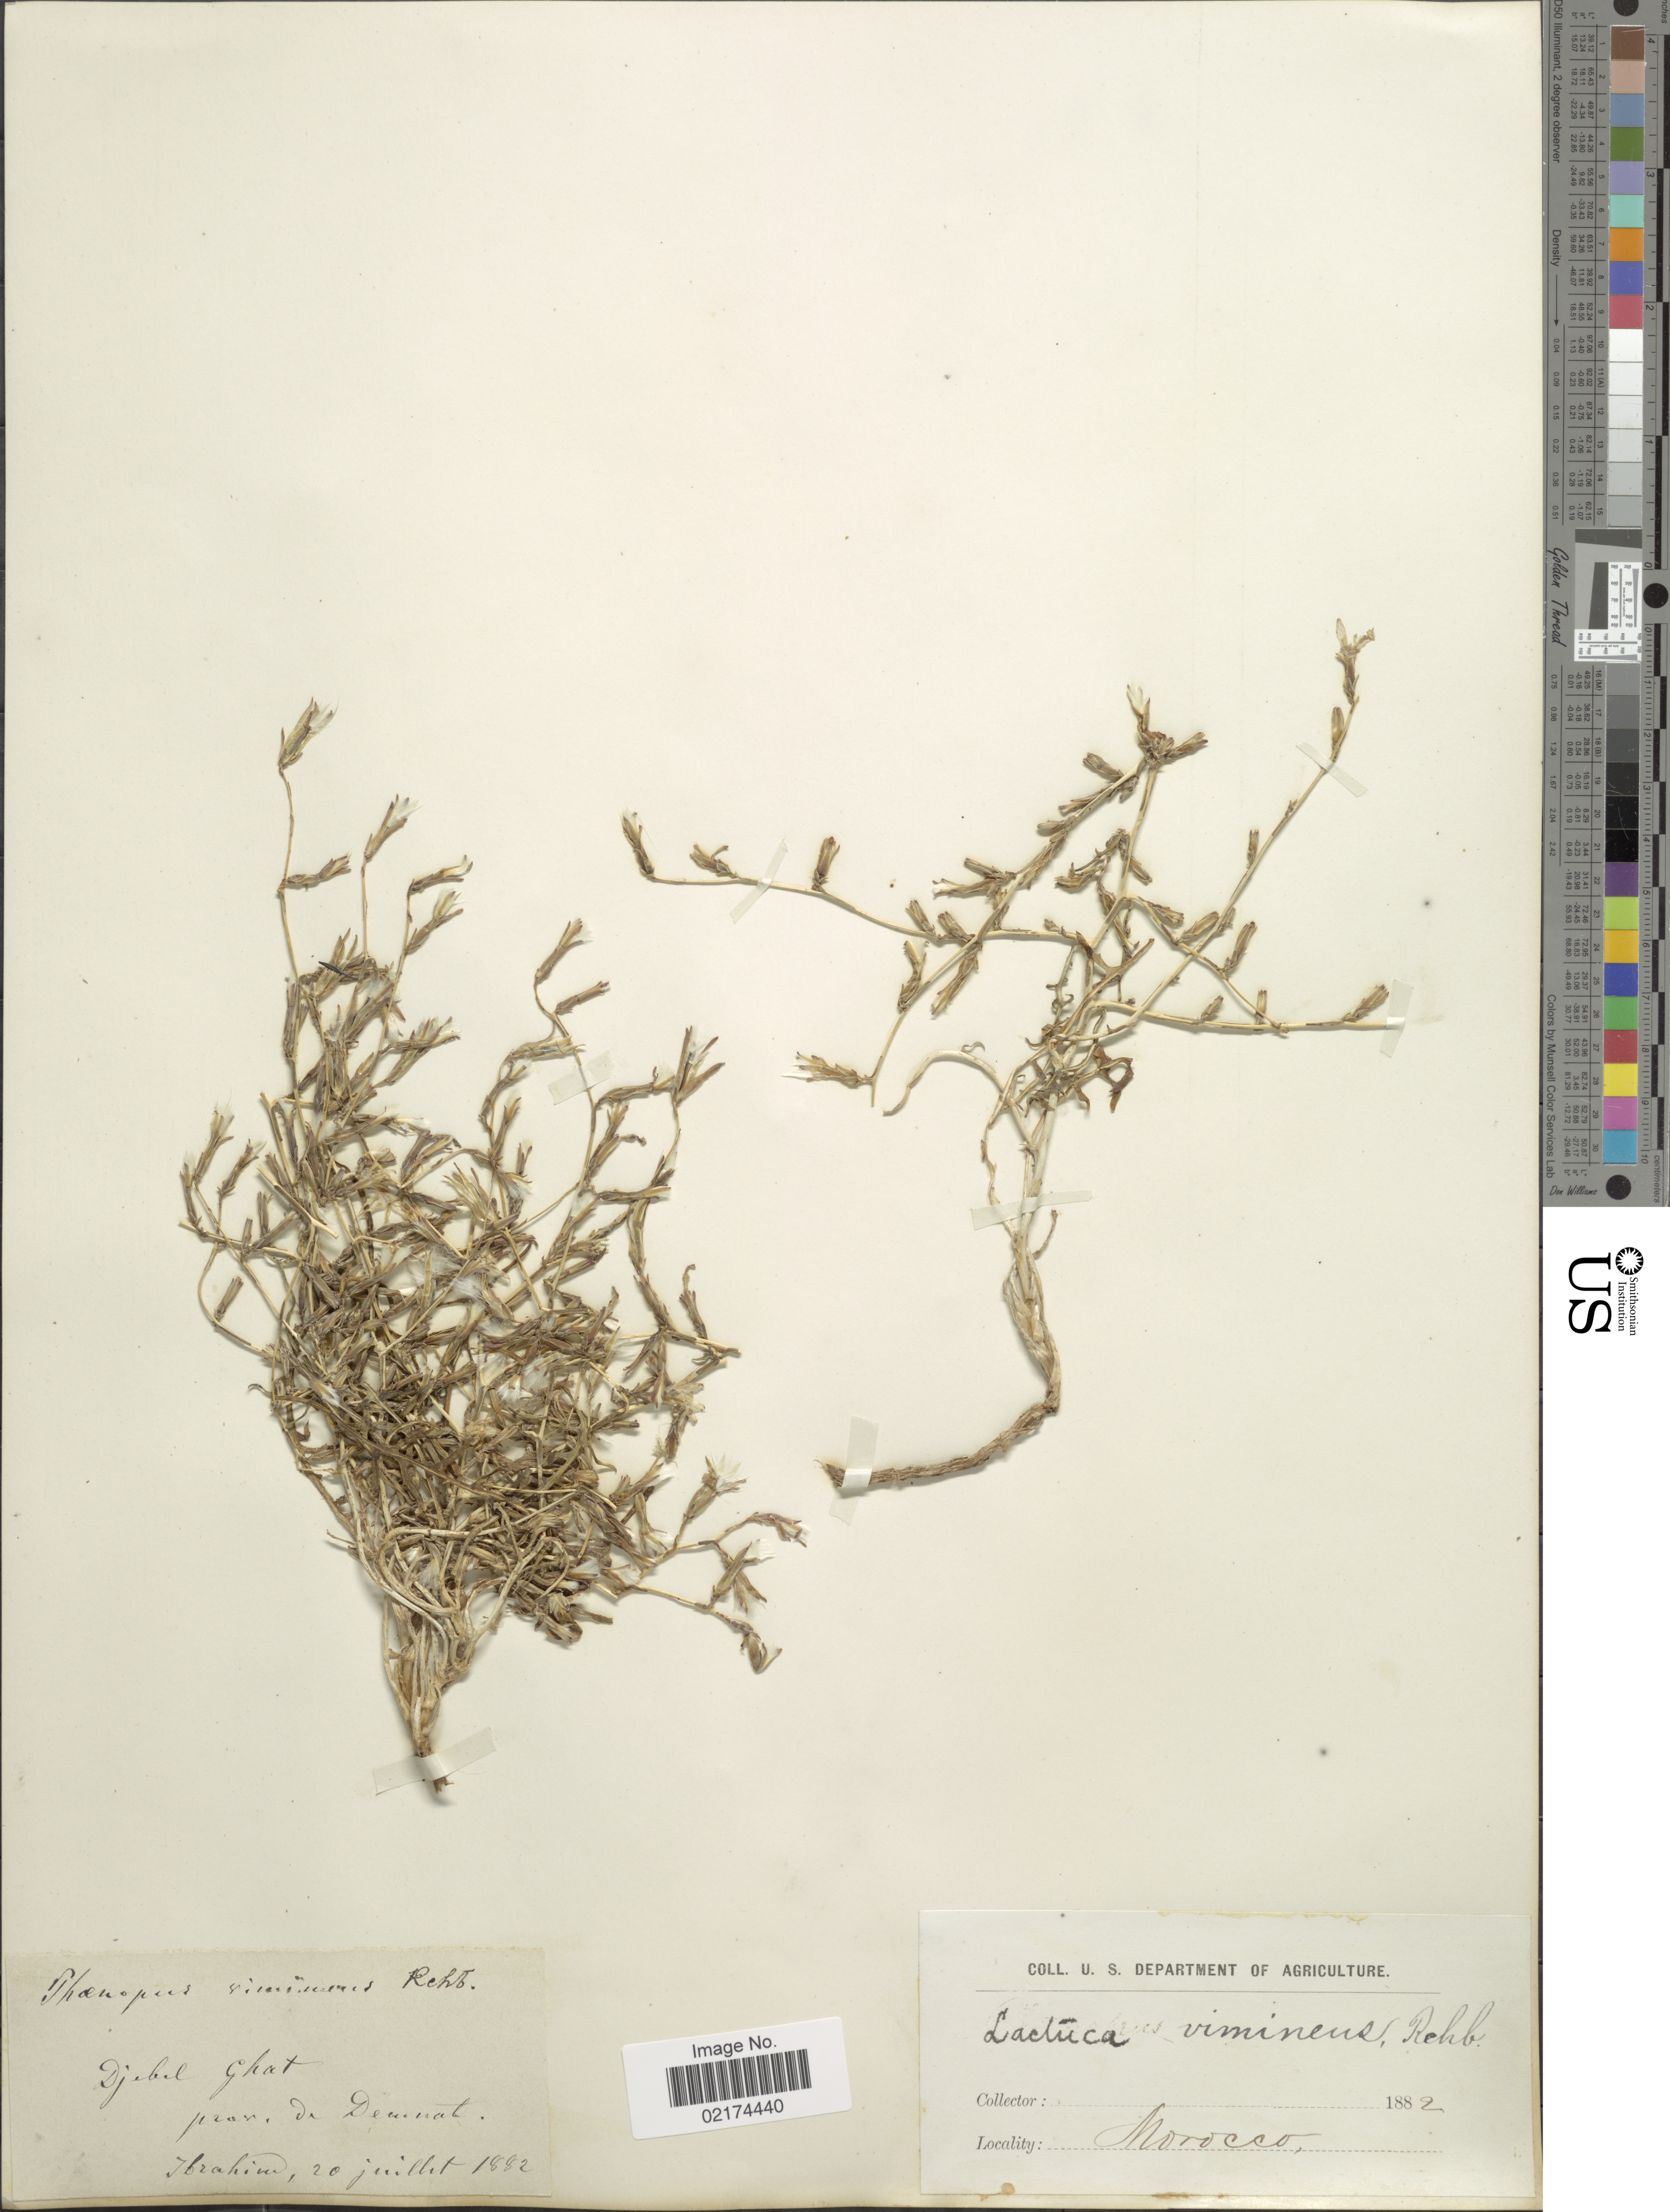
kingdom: Plantae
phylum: Tracheophyta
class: Magnoliopsida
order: Asterales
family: Asteraceae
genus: Lactuca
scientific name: Lactuca viminea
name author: (L.) J. Presl & C. Presl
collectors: -. Ibrahim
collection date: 1882-07-20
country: Morocco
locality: Djebel Ghat, prov. de Demnat.